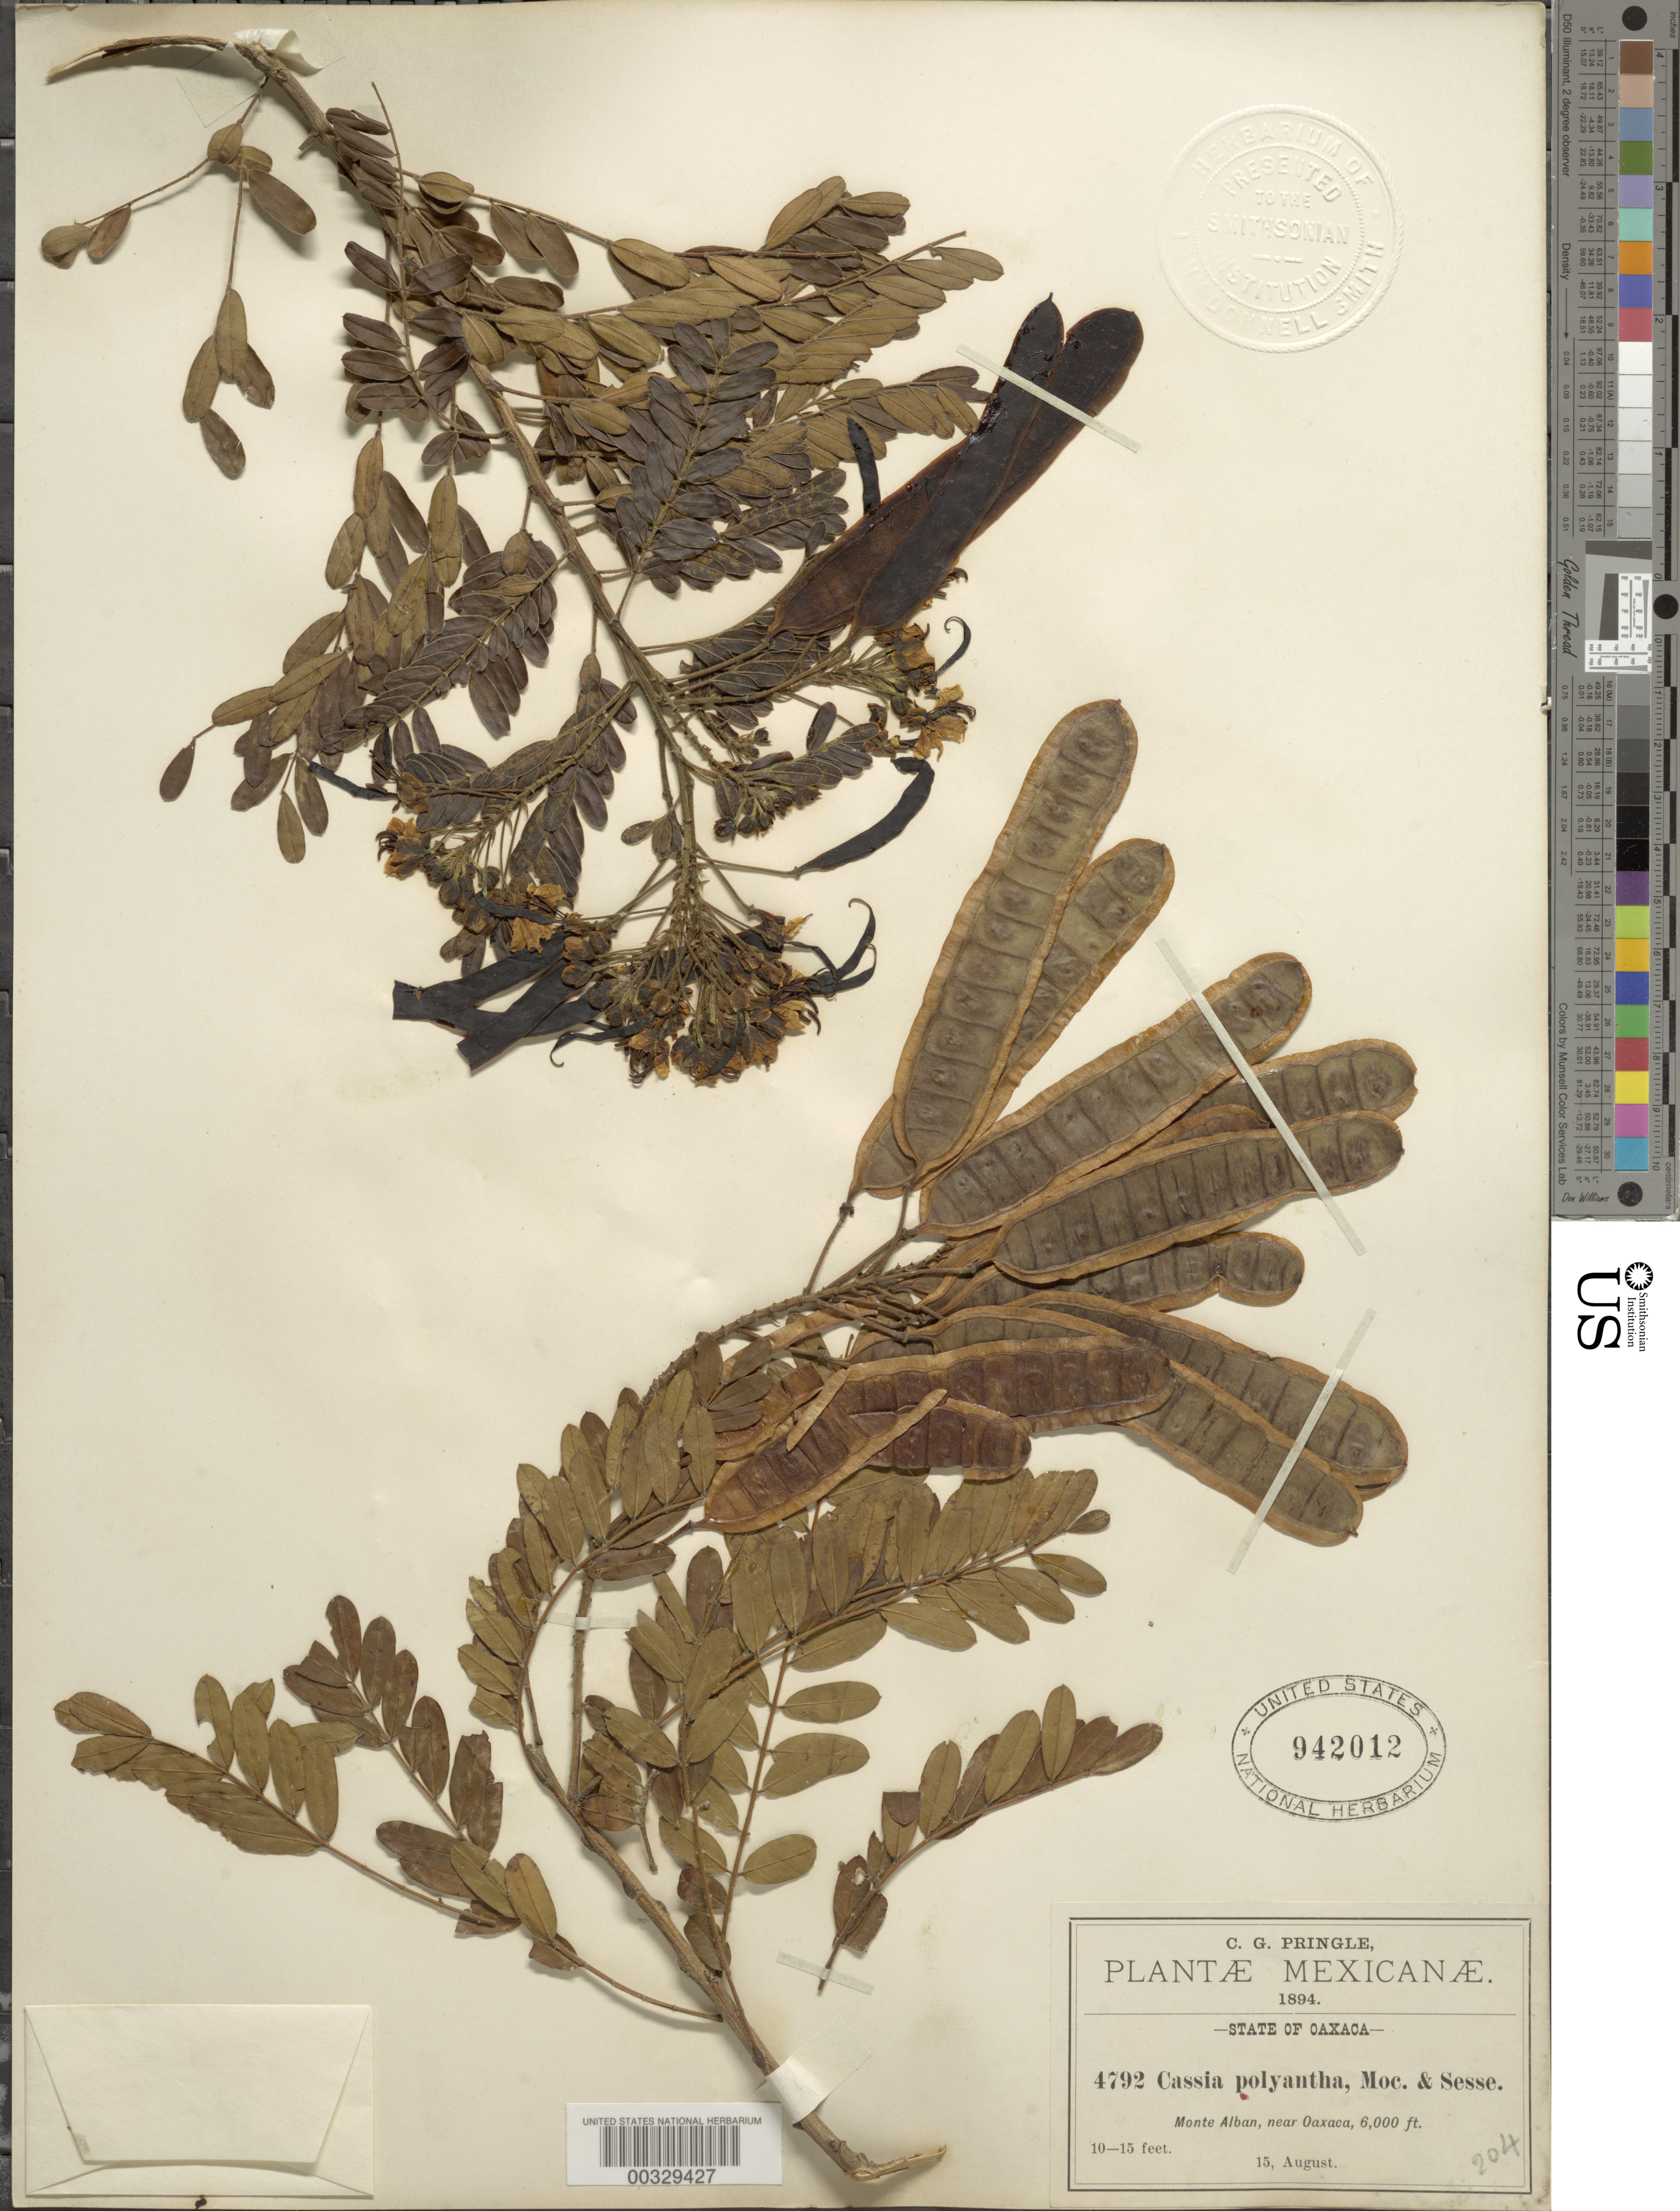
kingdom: Plantae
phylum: Tracheophyta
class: Magnoliopsida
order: Fabales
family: Fabaceae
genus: Senna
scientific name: Senna polyantha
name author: (Coll) H.S. Irwin & Barneby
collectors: C. G. Pringle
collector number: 4792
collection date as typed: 15 Aug 1894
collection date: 1894-08-15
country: Mexico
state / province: Oaxaca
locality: Monte alban, near Oaxaca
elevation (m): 1829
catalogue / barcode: US 942012